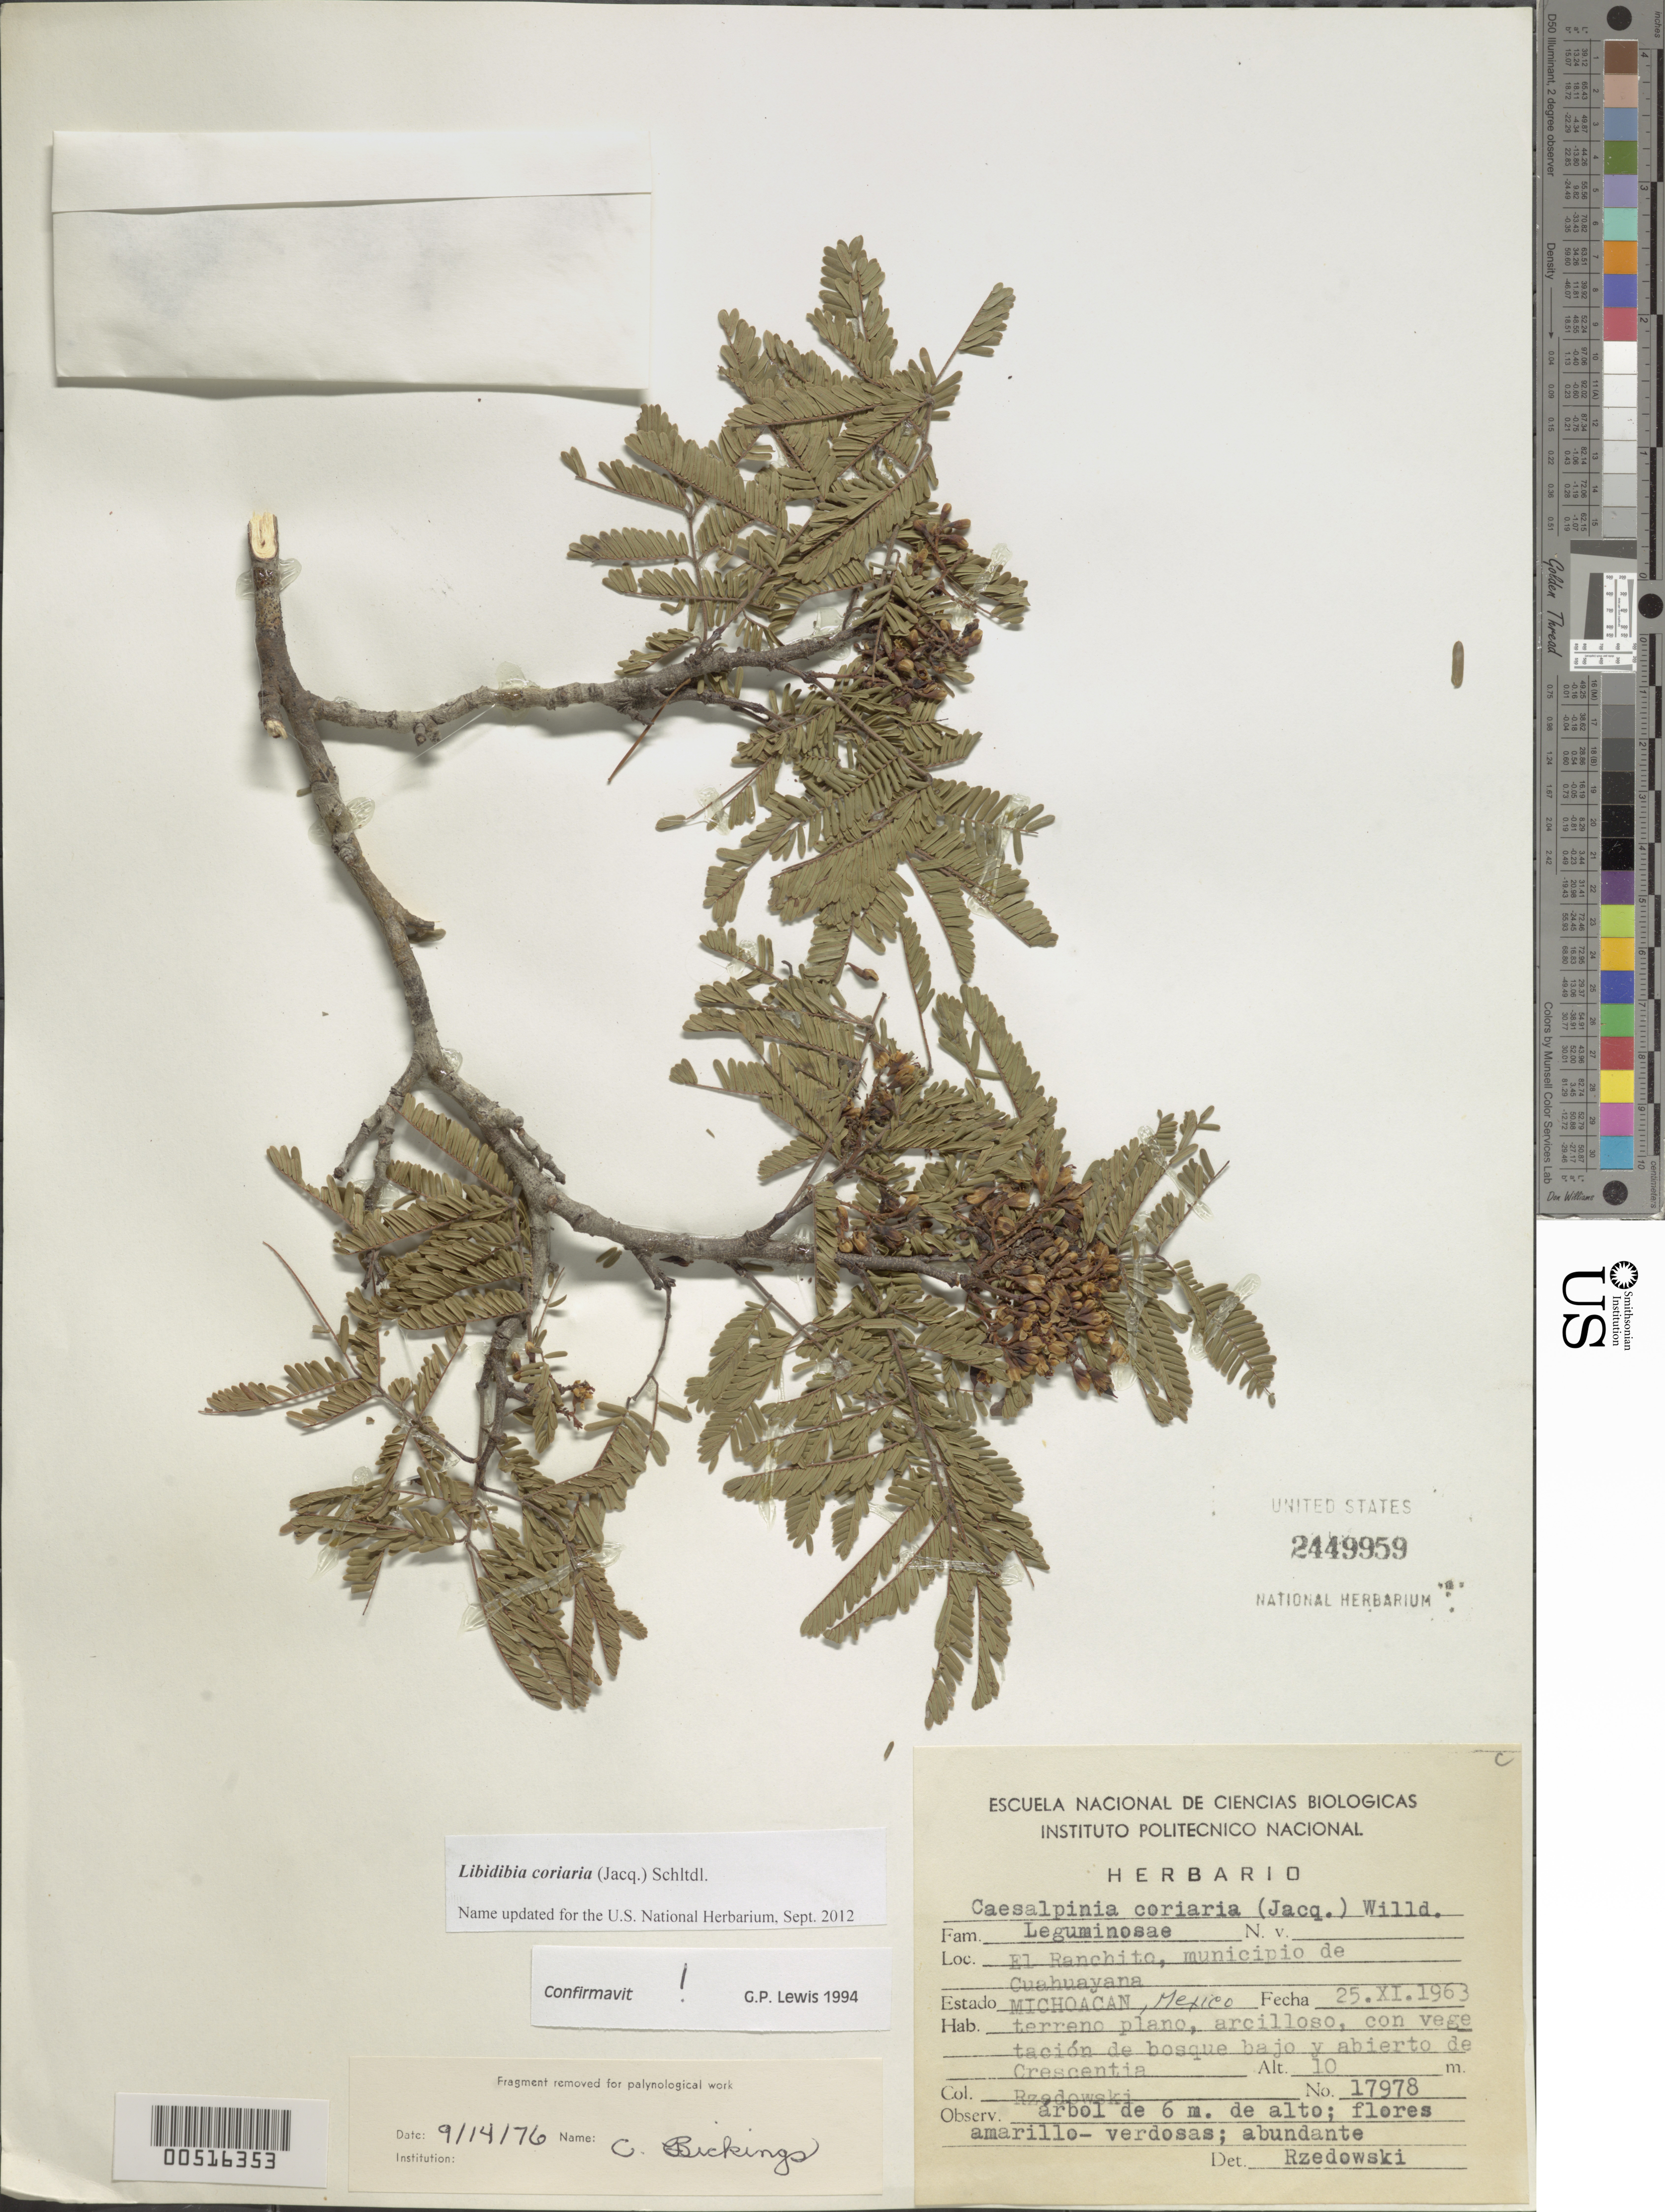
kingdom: Plantae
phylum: Tracheophyta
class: Magnoliopsida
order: Fabales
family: Fabaceae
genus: Libidibia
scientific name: Libidibia coriaria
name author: (Jacq.) Schltdl.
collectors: J. Rzedowski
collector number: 17978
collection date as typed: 25 Nov 1963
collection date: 1963-11-25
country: Mexico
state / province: Michoacán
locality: Crescentia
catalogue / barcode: US 2449959